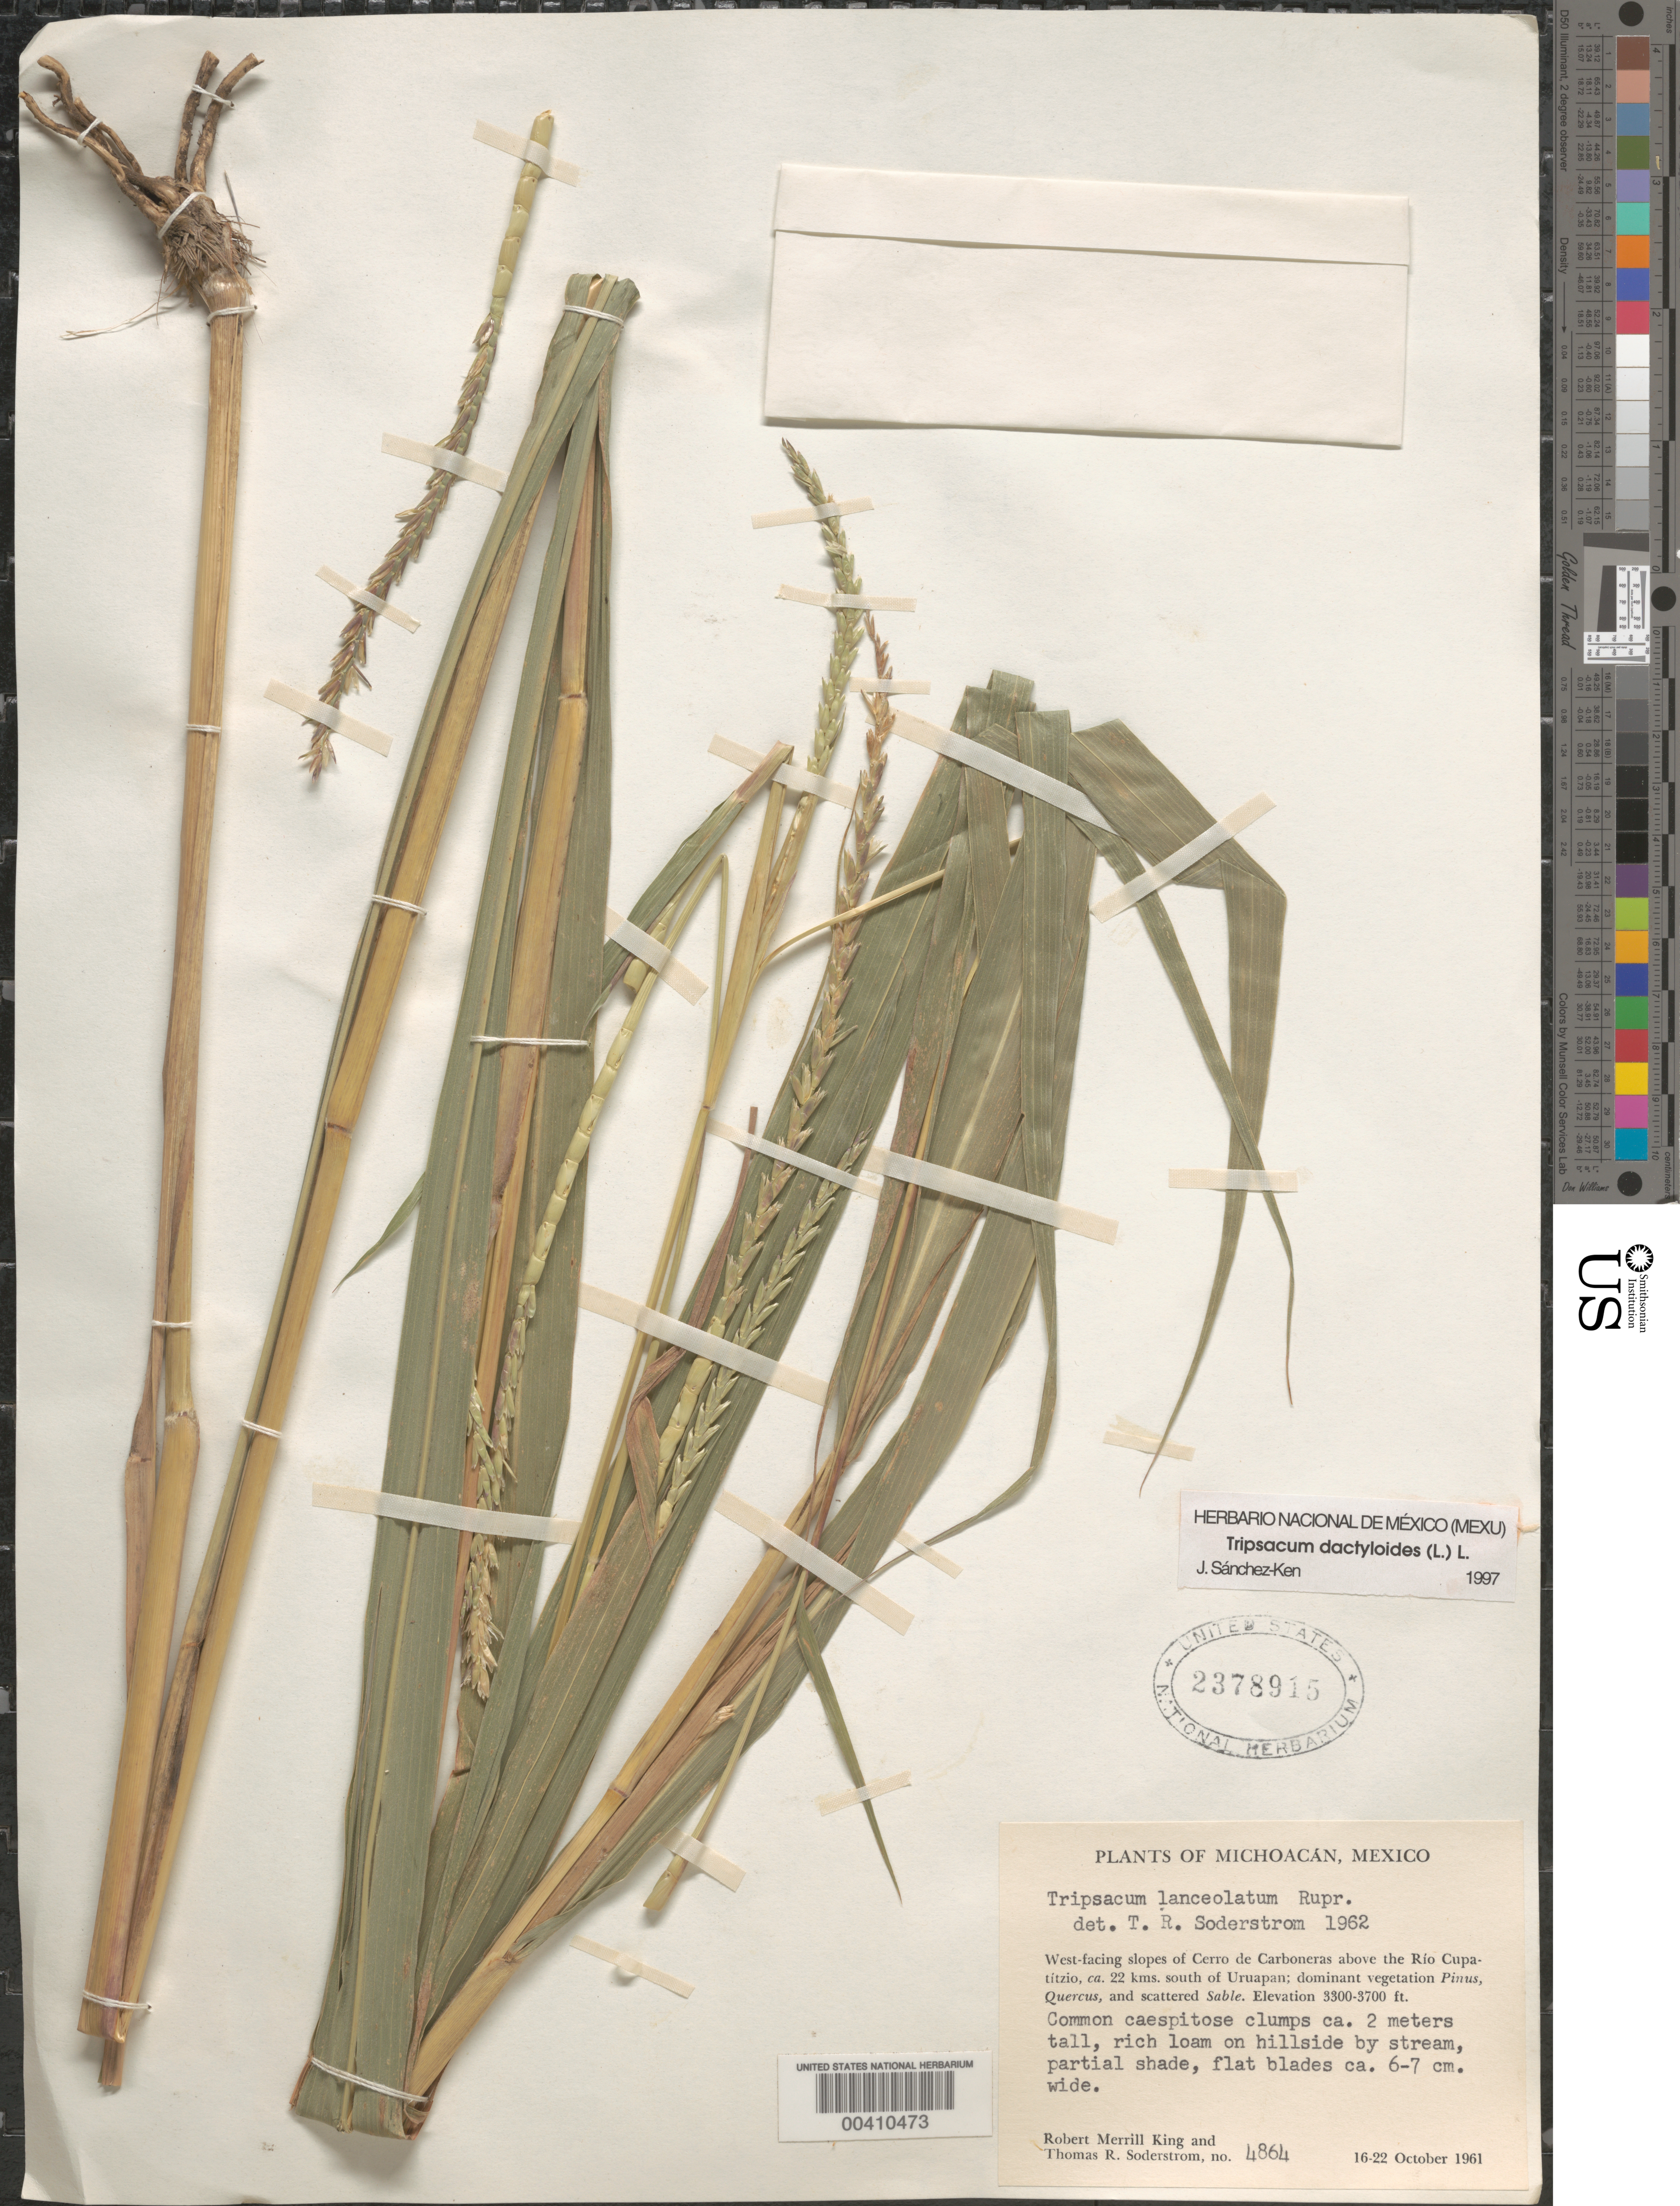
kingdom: Plantae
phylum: Tracheophyta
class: Liliopsida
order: Poales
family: Poaceae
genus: Tripsacum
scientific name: Tripsacum lanceolatum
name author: Rupr. ex E. Fourn.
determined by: Soderstrom, T. R.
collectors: R. M. King & T. R. Soderstrom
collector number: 4864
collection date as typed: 16 Oct 1961 to 22 Oct 1961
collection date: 1961-10-16/1961-10-22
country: Mexico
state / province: Michoacán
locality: W-facing slopes of Cerro de Carboneras above the R¡o Cupat¡tzio, ca. 22 km S of Uruapan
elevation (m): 1006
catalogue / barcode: US 2378915